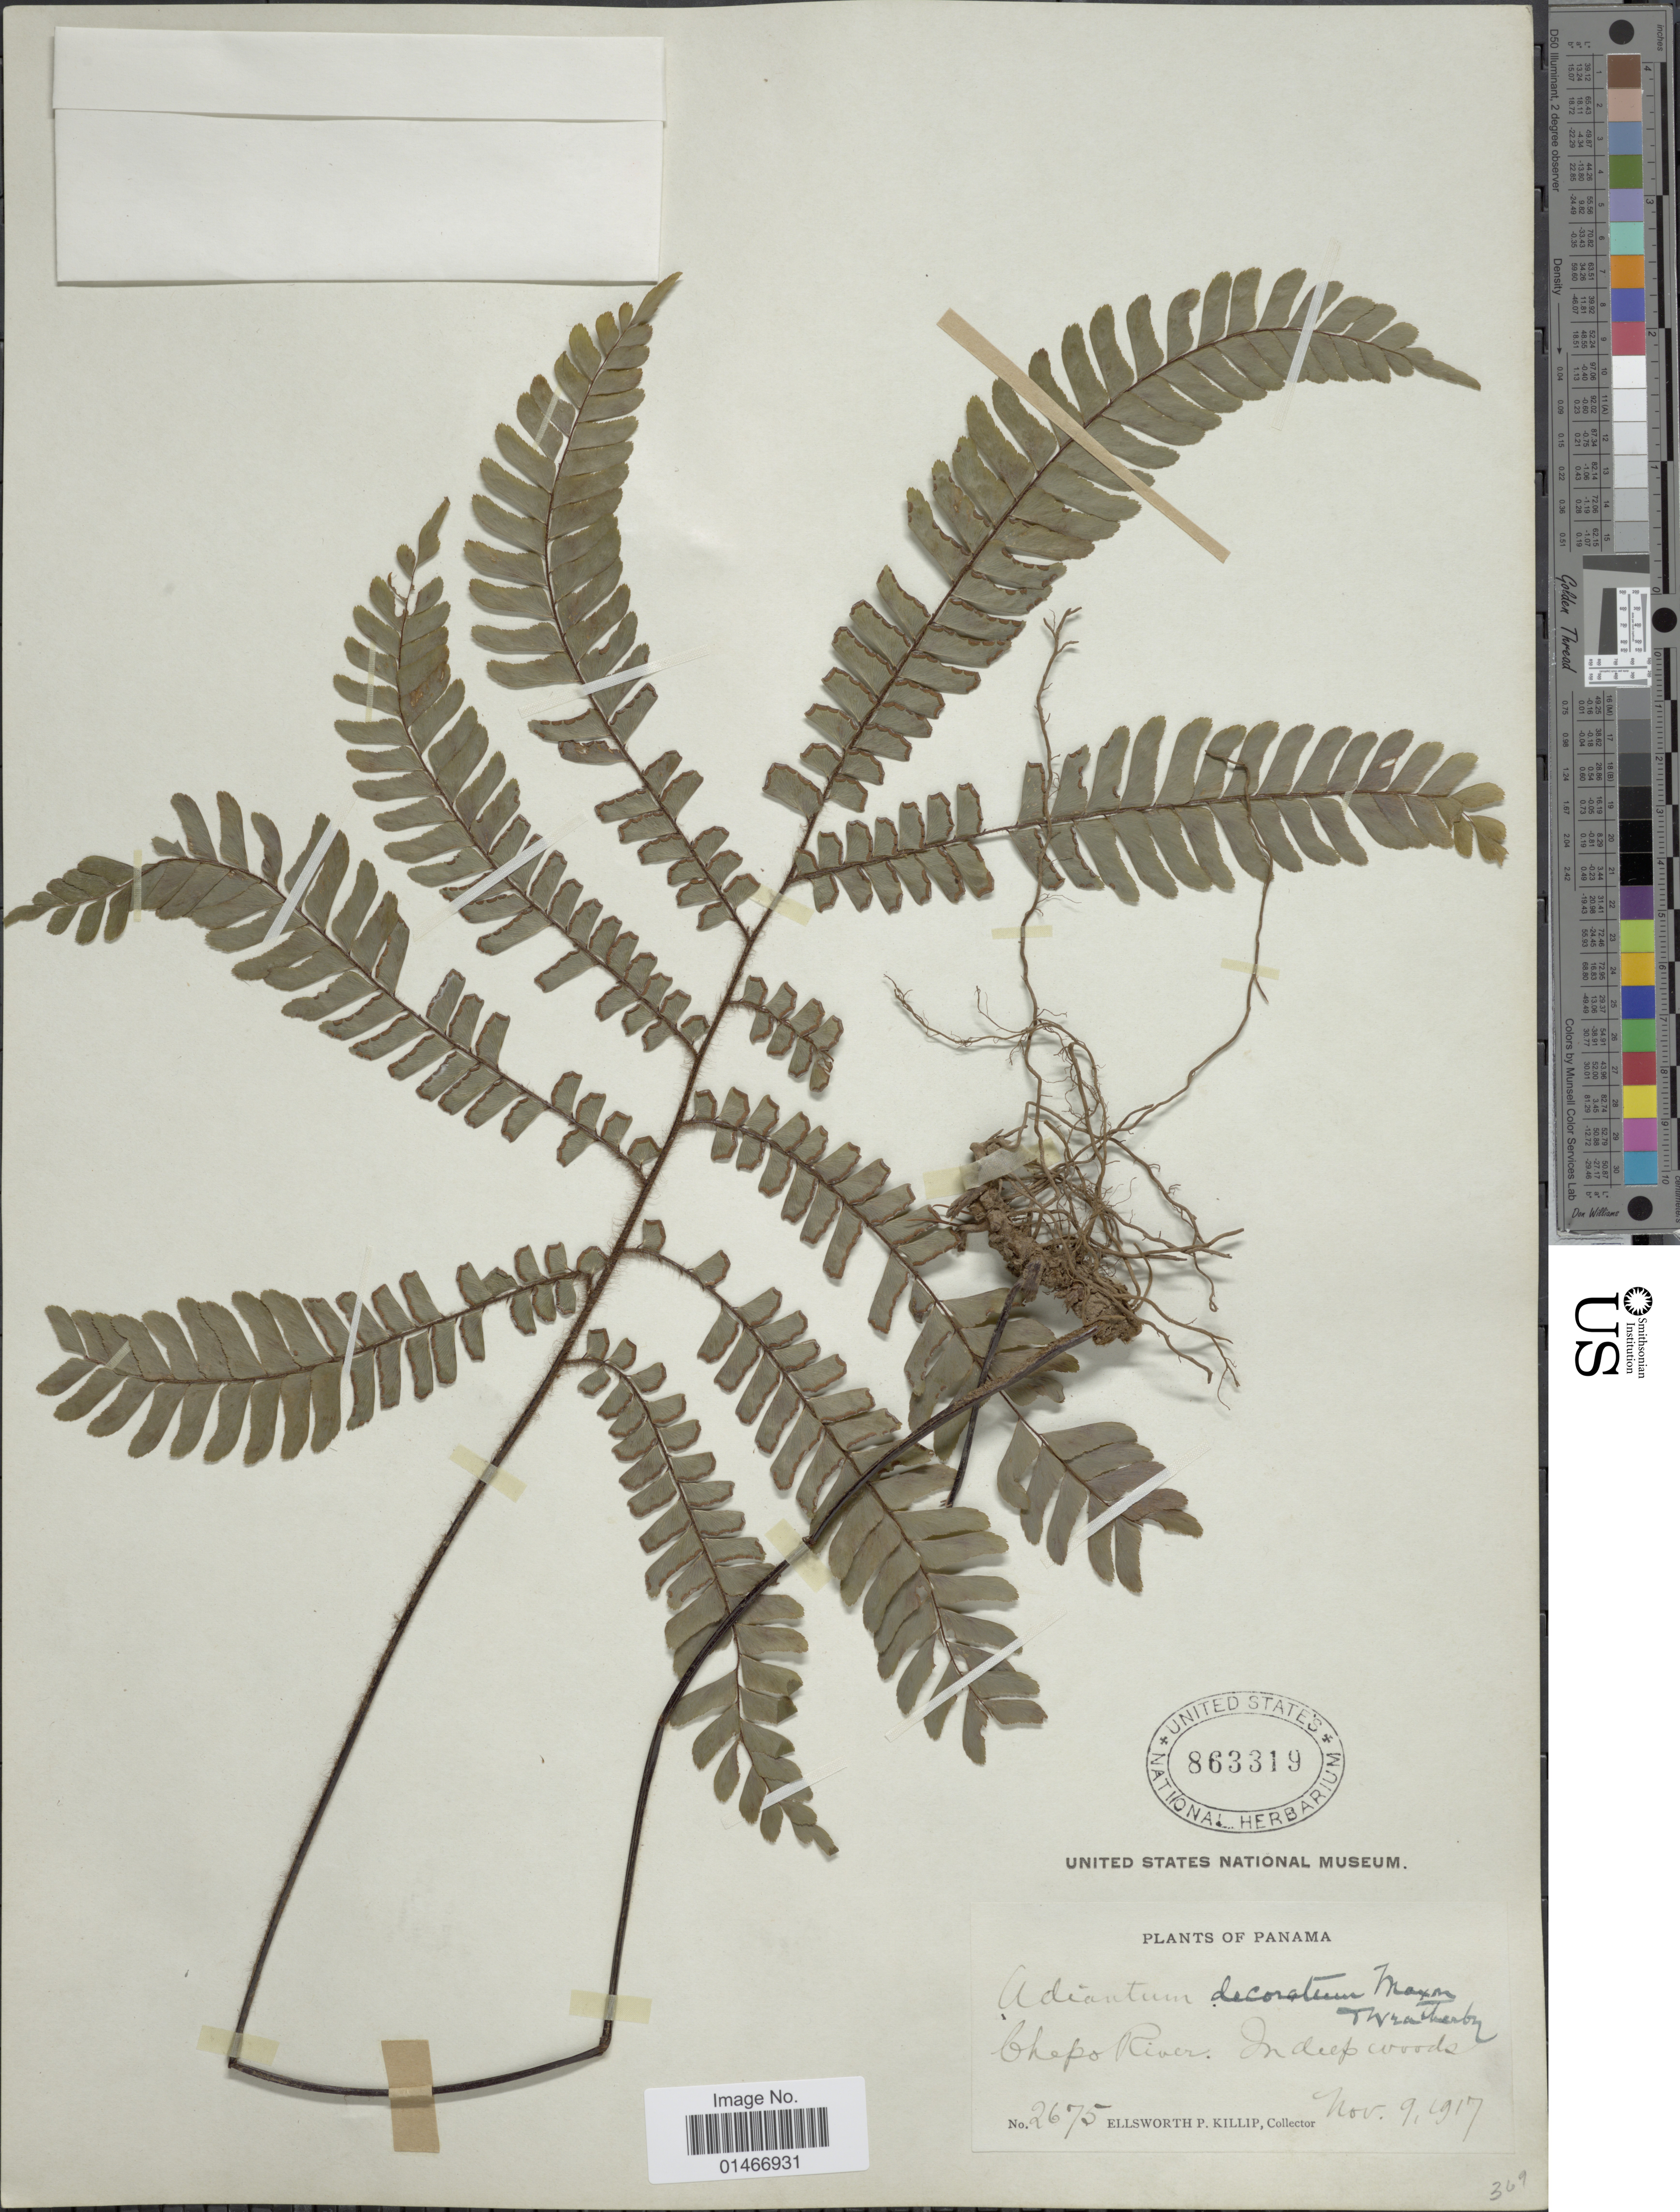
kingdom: Plantae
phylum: Tracheophyta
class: Polypodiopsida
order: Polypodiales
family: Pteridaceae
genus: Adiantum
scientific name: Adiantum decoratum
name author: Maxon & Weath.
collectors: E. P. Killip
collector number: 2675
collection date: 1917-11-09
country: Panama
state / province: Panamá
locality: Chepo River.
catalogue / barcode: US 863319